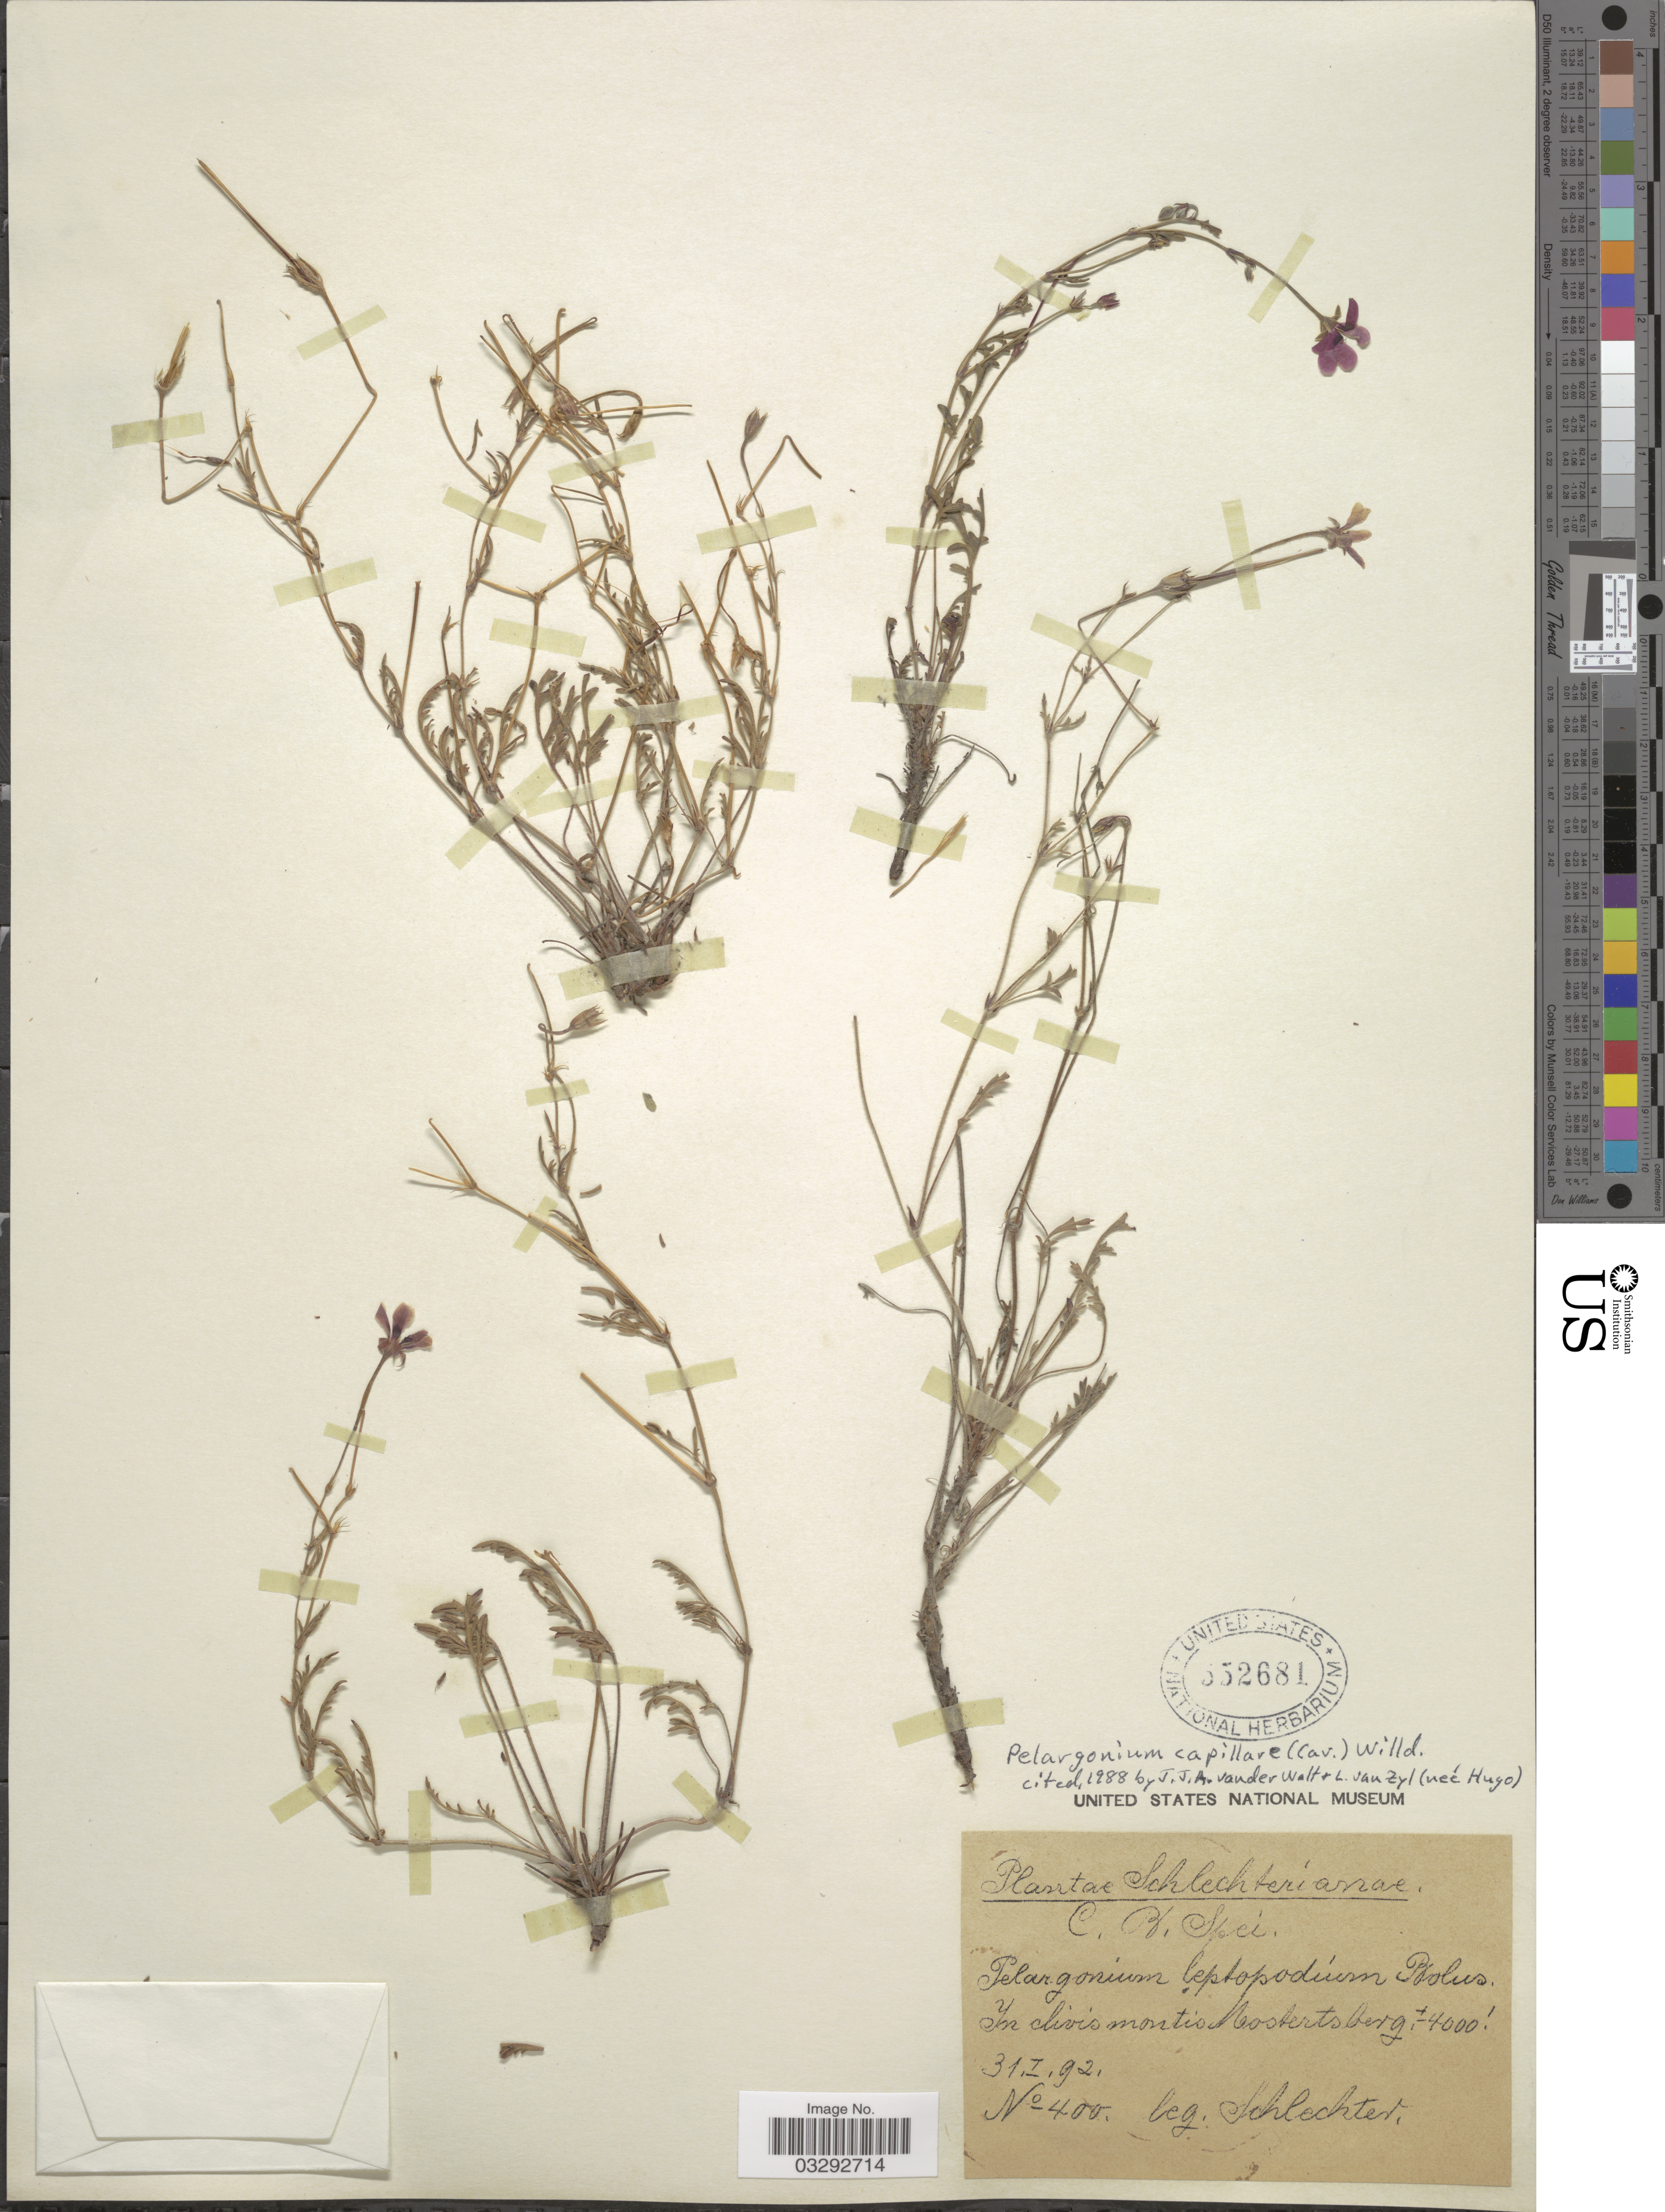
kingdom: Plantae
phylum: Tracheophyta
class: Magnoliopsida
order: Geraniales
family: Geraniaceae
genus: Pelargonium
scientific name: Pelargonium capillare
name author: Willd.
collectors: Schlechter, --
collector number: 400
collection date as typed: Transcribed d/m/y: 31/1/92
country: South Africa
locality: C.B. Spei. In clivis montis Mostertsberg.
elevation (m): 1219